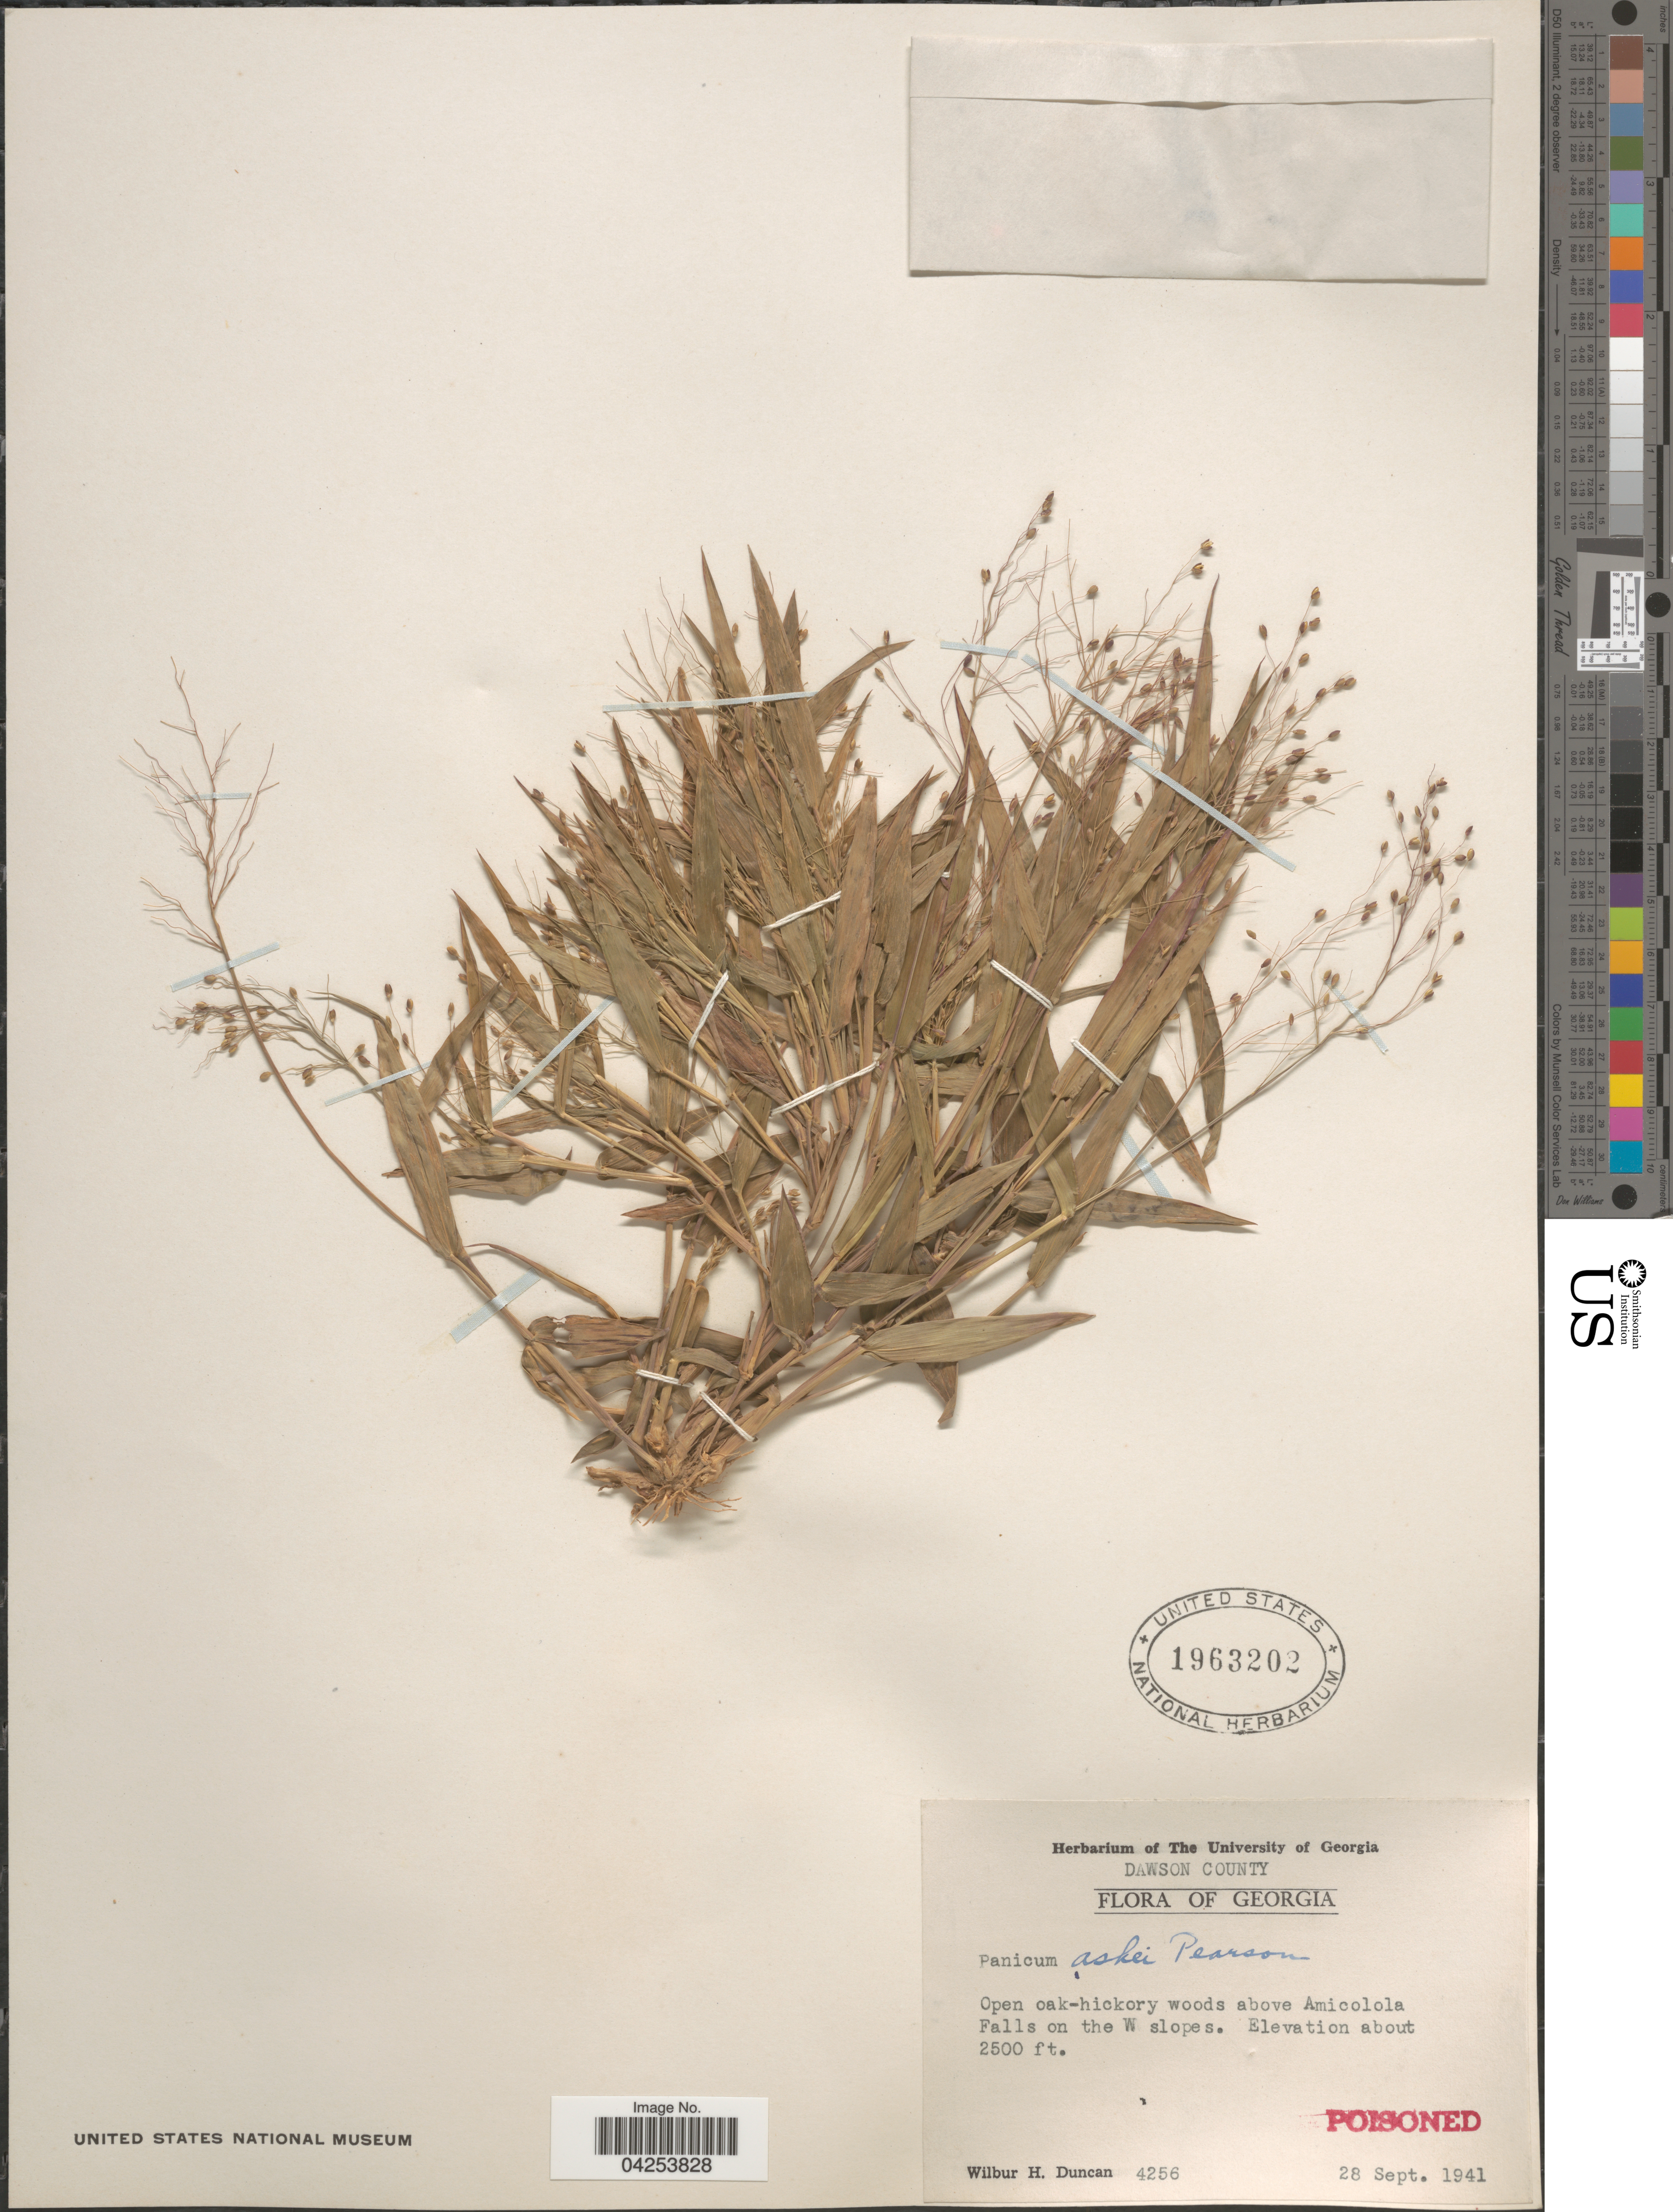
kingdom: Plantae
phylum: Tracheophyta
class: Liliopsida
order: Poales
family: Poaceae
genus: Dichanthelium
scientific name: Dichanthelium commutatum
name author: (Schult.) Gould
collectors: W. H. Duncan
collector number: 4256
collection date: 1941-09-28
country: United States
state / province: Georgia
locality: Dawson County. Open oak-hickory woods above Amicolola Falls on the W slopes.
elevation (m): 762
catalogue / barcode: US 1963202